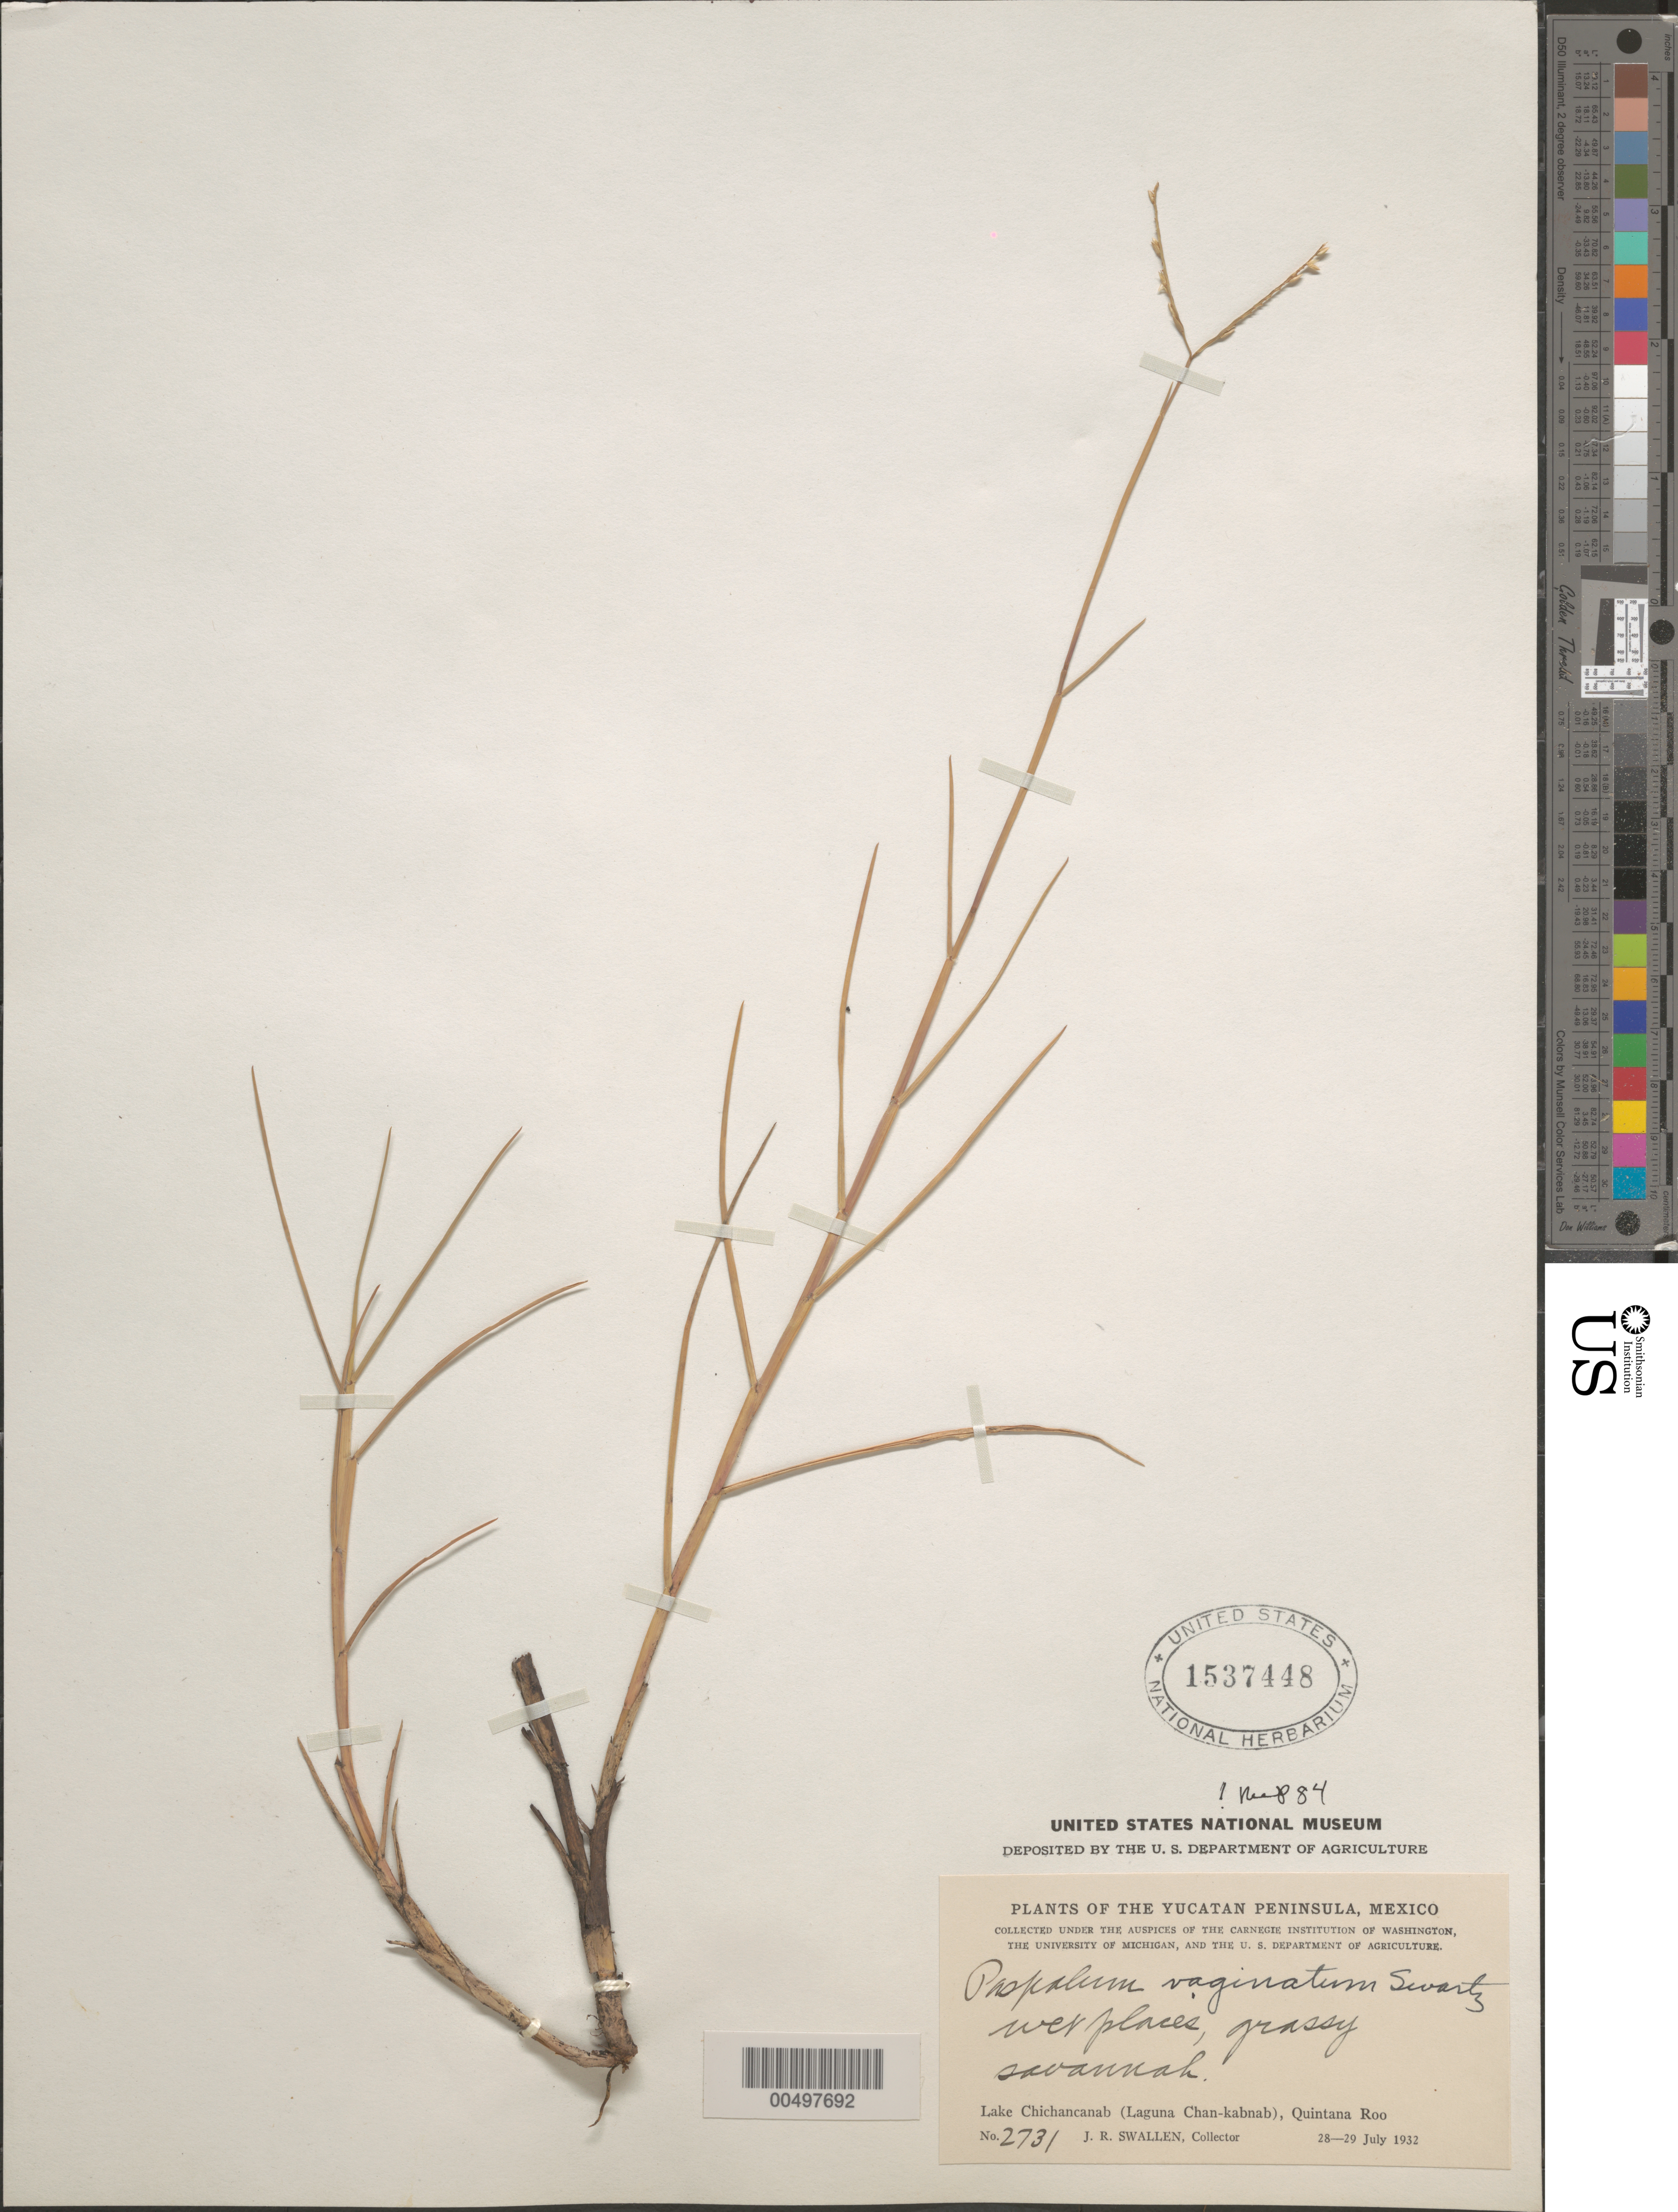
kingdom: Plantae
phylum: Tracheophyta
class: Liliopsida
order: Poales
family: Poaceae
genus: Paspalum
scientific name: Paspalum distichum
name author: L.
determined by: Pohl, R. W.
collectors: J. R. Swallen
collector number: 2731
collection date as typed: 28 Jul 1932 to 29 Jul 1932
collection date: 1932-07-28/1932-07-29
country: Mexico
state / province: Quintana Roo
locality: Yucatan Peninsula, Lake Chichancanab (Laguna Chan-kabnab)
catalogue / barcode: US 1537448